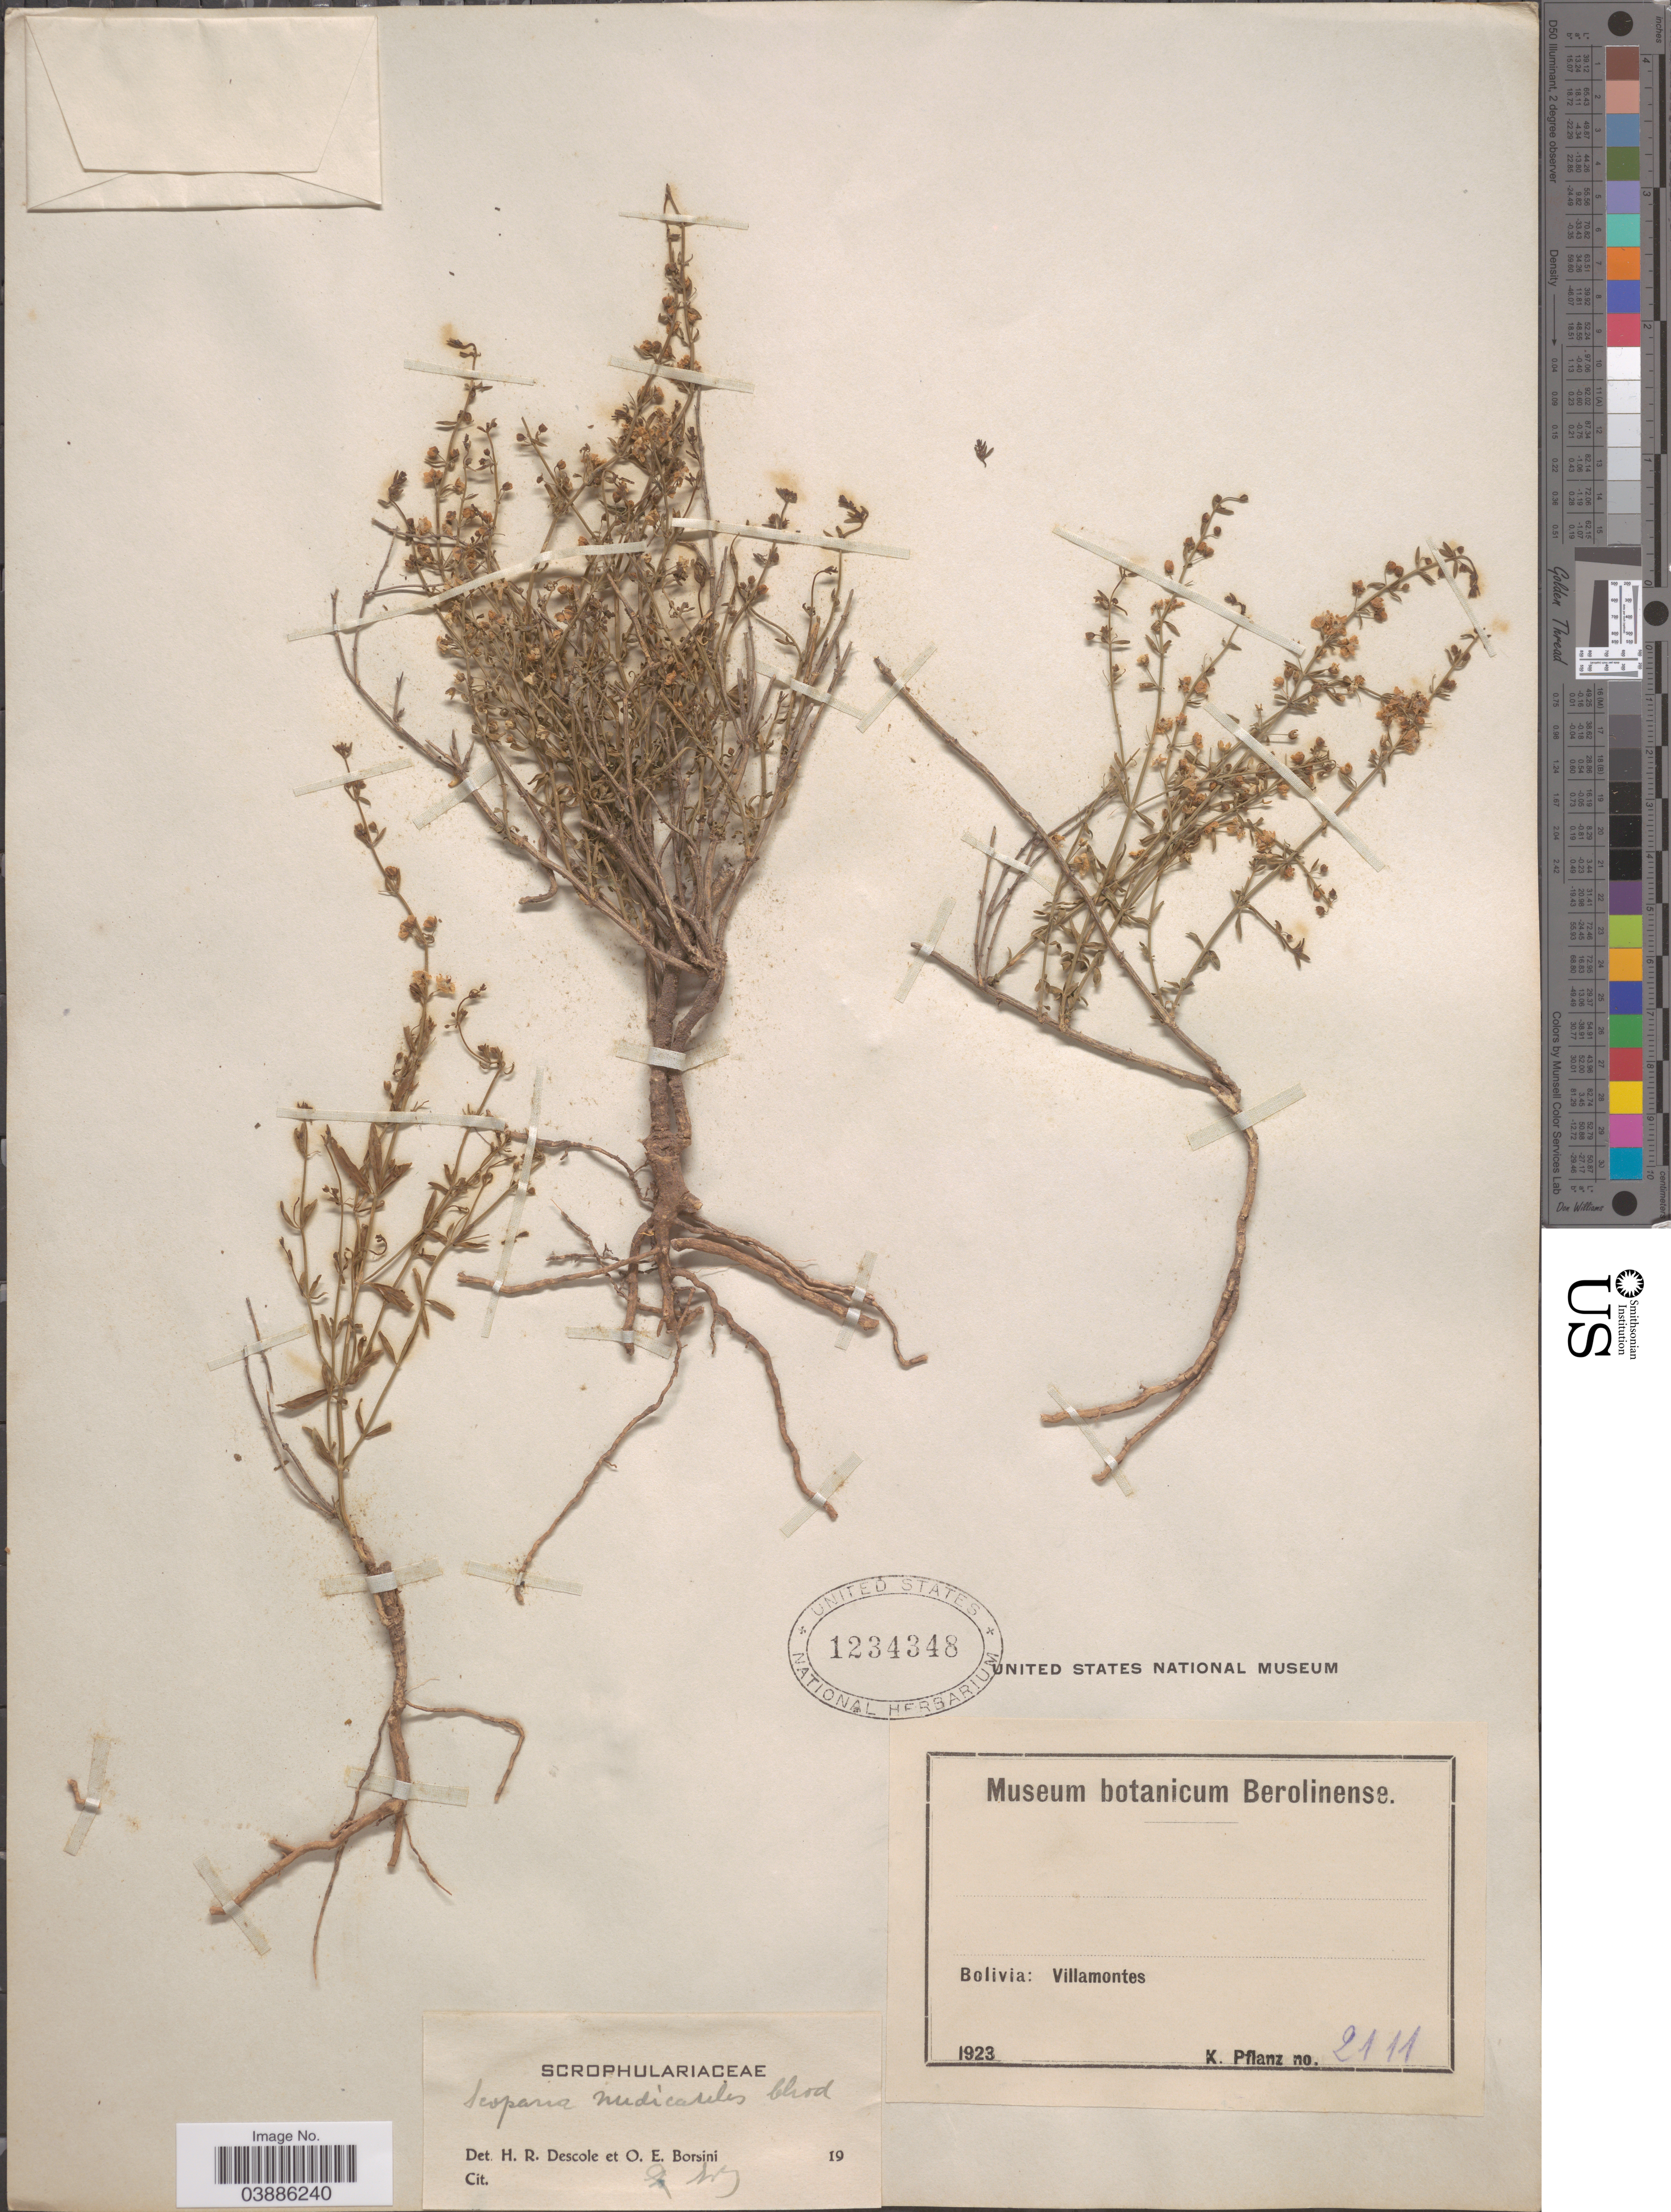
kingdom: Plantae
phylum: Tracheophyta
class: Magnoliopsida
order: Lamiales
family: Plantaginaceae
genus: Scoparia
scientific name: Scoparia nudicaulis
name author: Chodat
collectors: K. Pflanz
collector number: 2111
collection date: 1923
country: Bolivia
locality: Villamontes.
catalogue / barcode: US 1234348